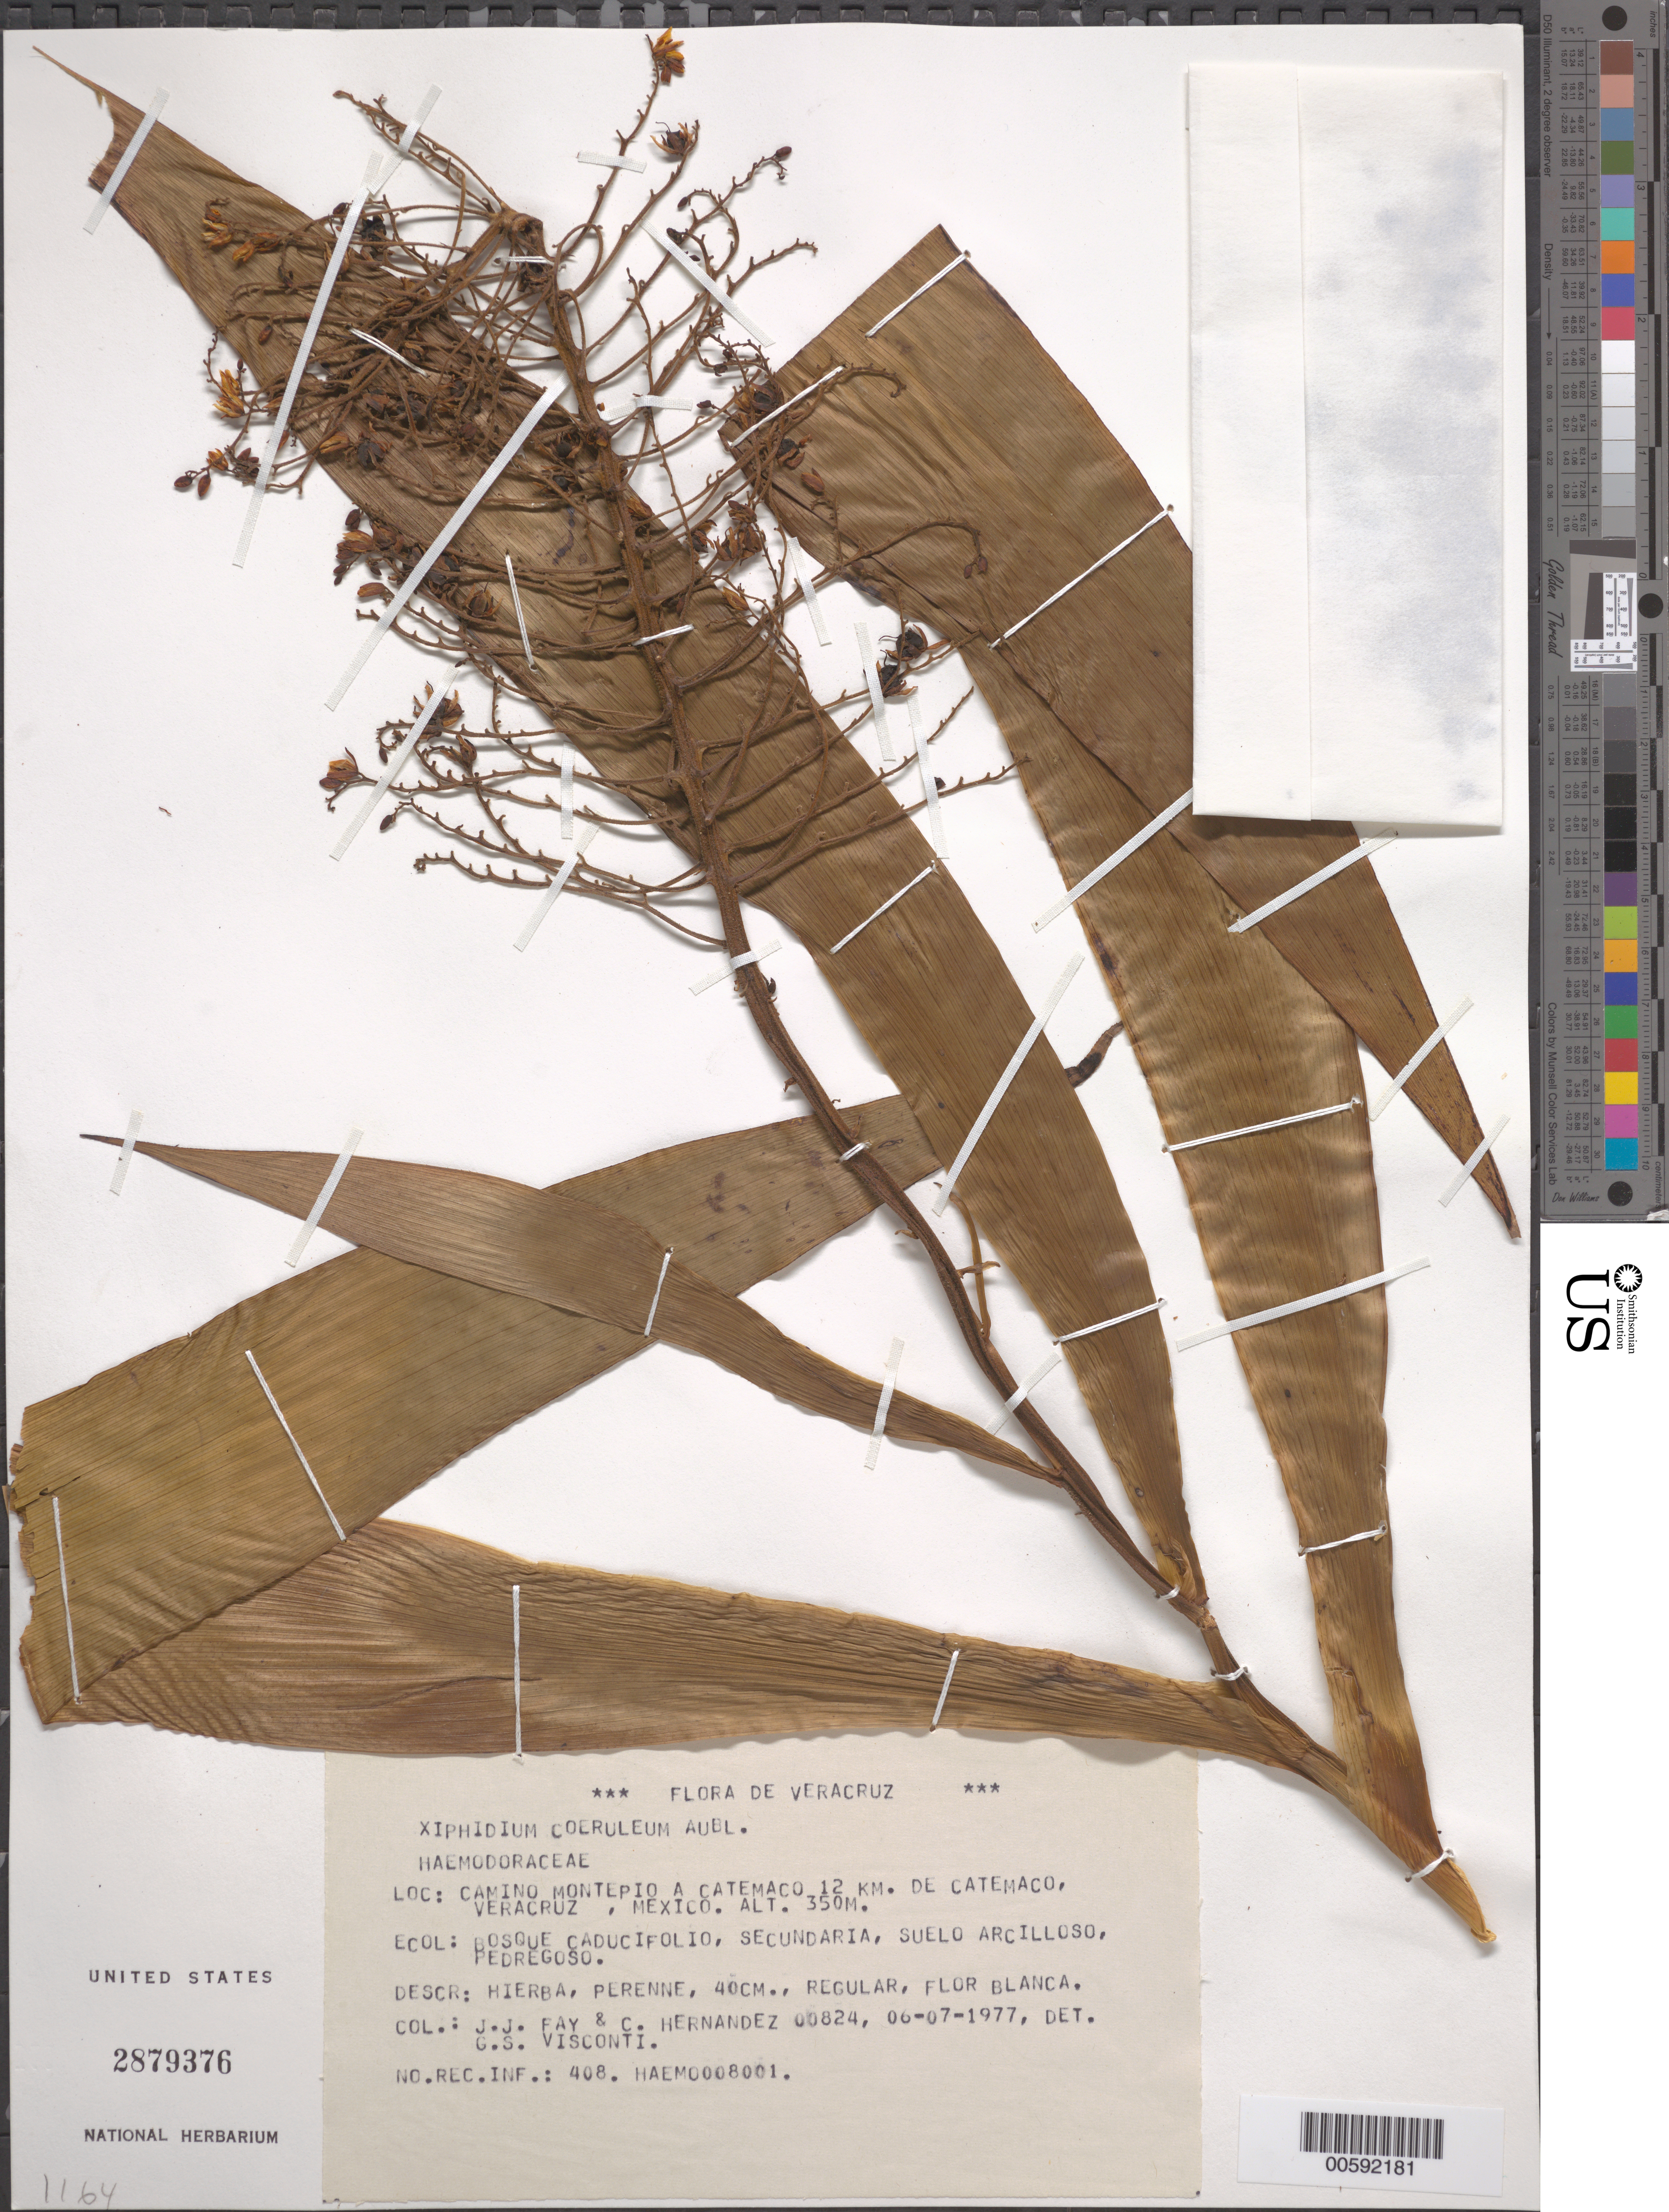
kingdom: Plantae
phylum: Tracheophyta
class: Liliopsida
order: Commelinales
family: Haemodoraceae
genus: Xiphidium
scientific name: Xiphidium caeruleum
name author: Aubl.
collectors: J. J. Fay & C. Hernandez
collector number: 00824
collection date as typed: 06 Jul 1977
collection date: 1977-07-06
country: Mexico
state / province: Veracruz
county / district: Catemaco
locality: Camino Montepio a Catemaco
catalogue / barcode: US 2879376